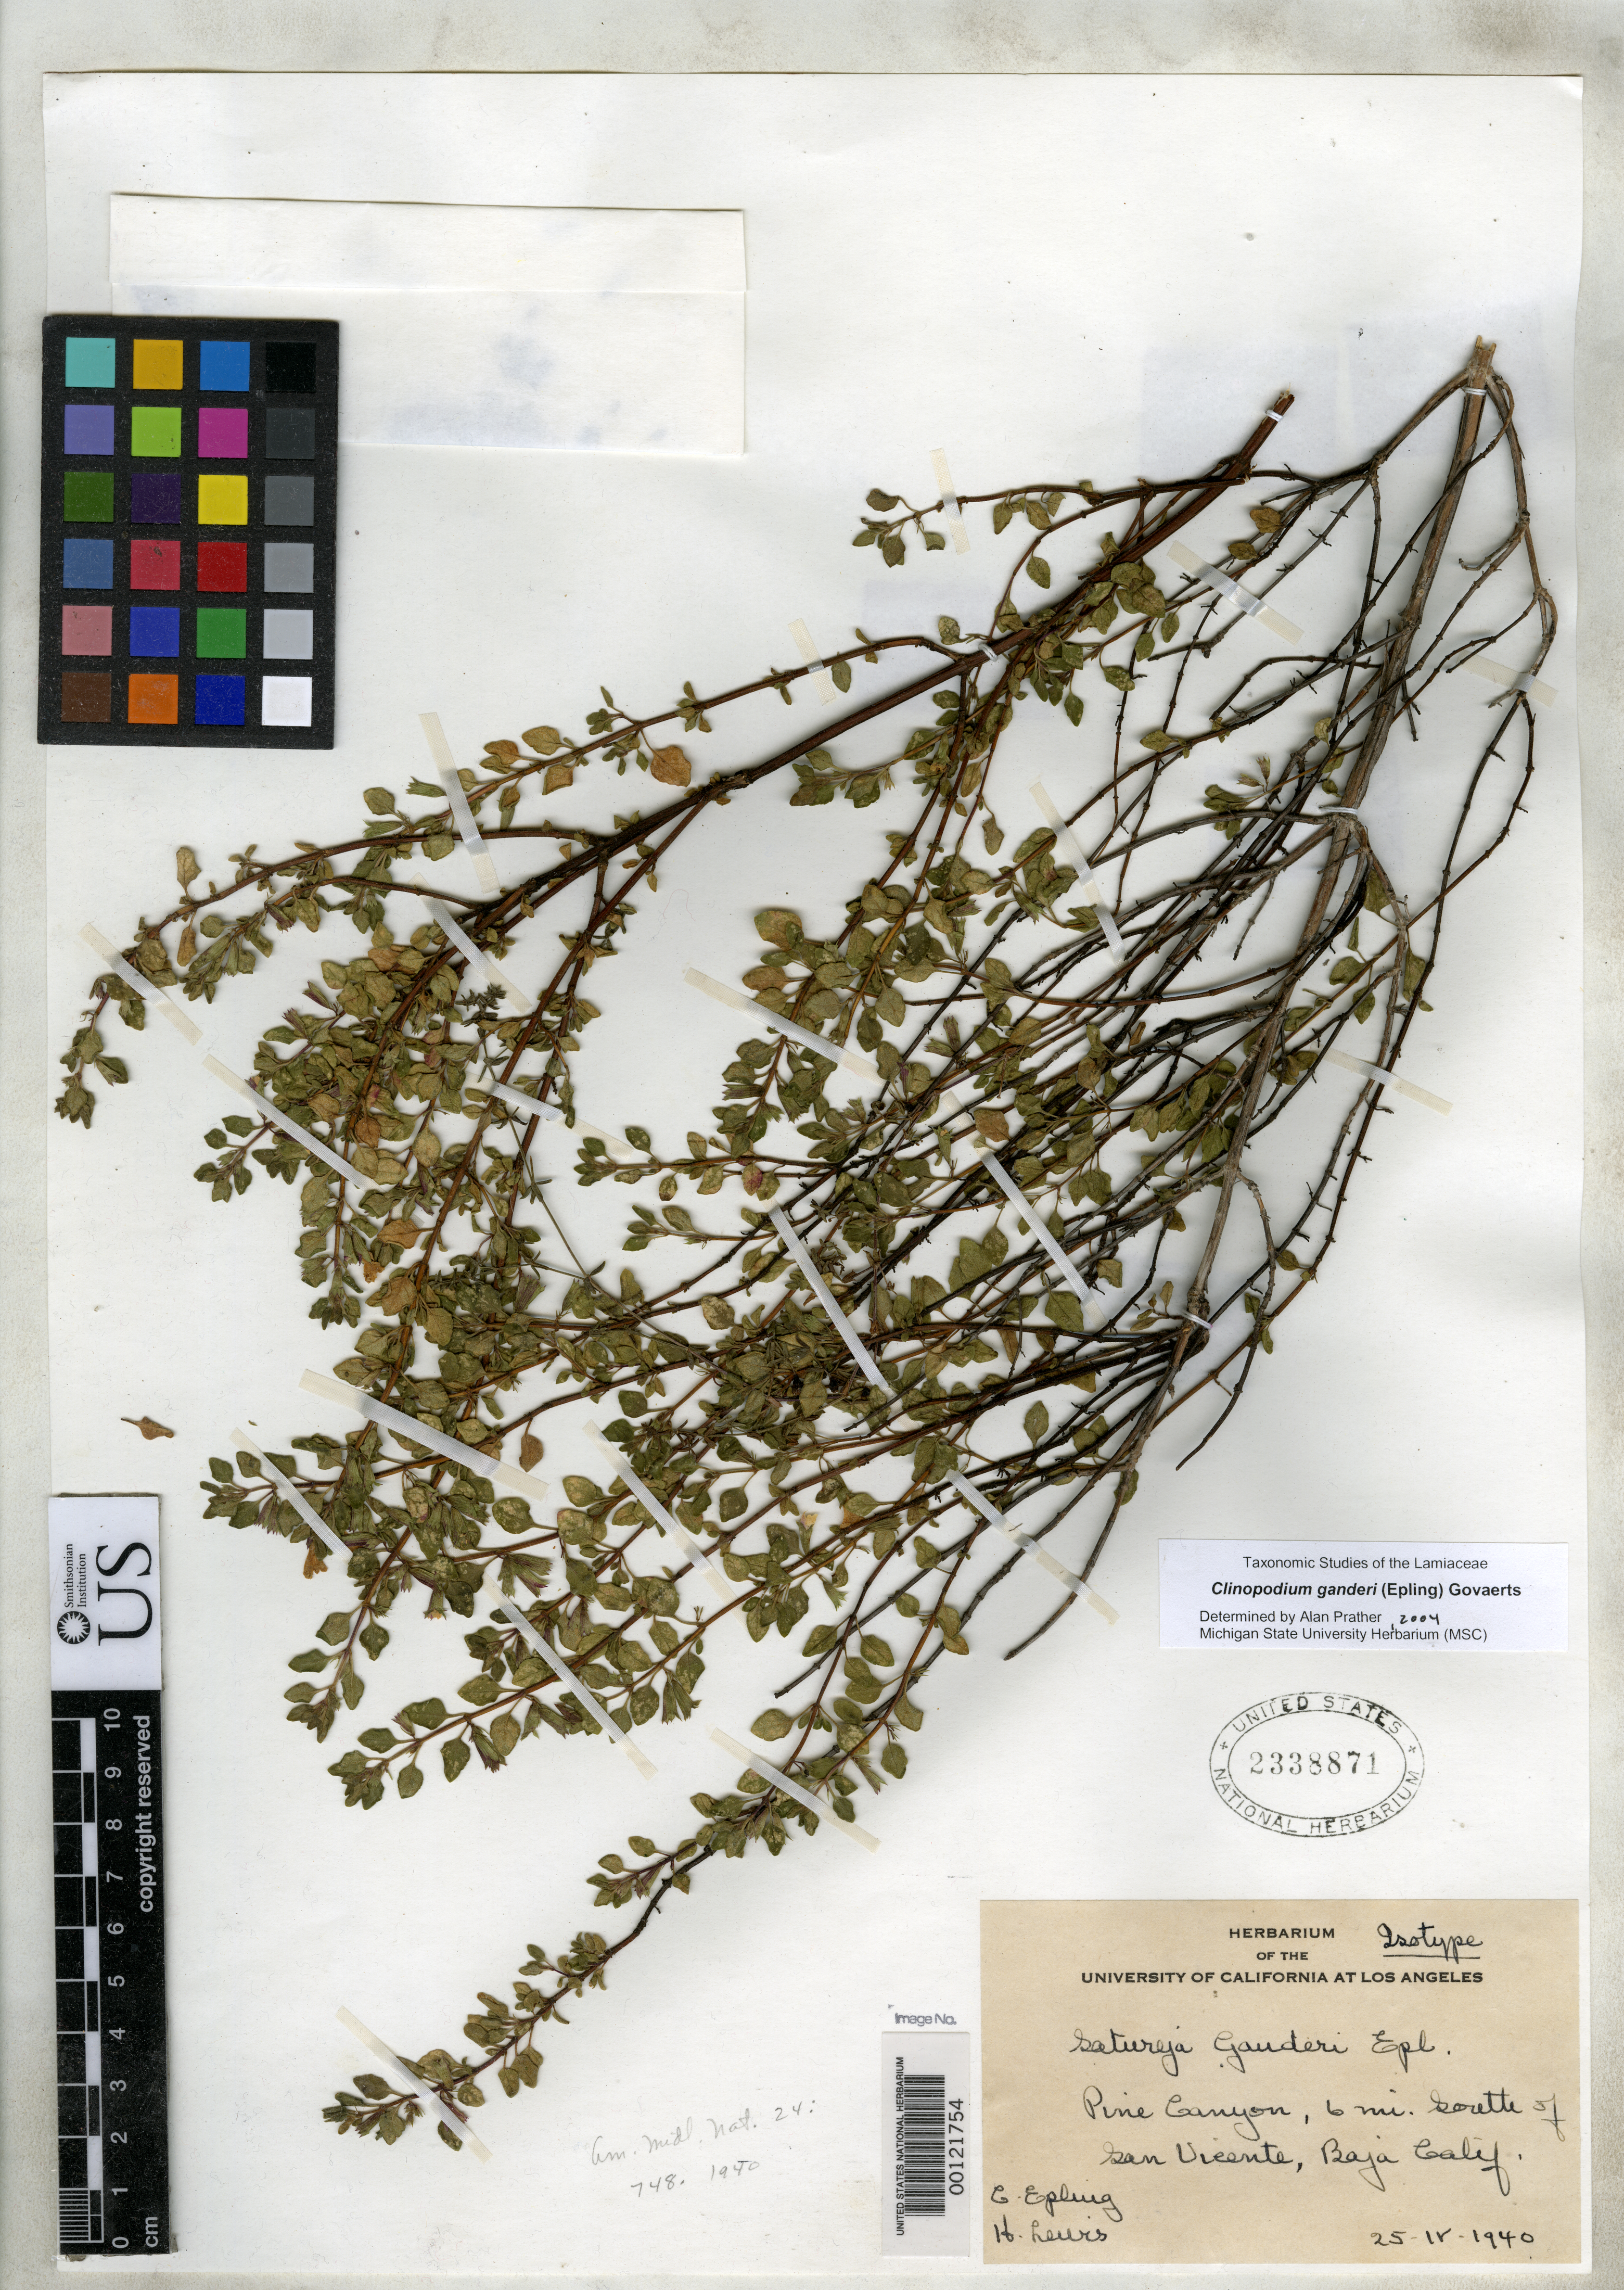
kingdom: Plantae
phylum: Tracheophyta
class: Magnoliopsida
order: Lamiales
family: Lamiaceae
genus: Satureja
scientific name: Satureja ganderi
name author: Epling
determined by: Prather, L. A.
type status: Isotype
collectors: C. C. Epling & F. H. Lewis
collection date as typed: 25 Apr 1940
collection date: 1940-04-25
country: Mexico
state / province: Baja California Norte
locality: Pine Canyon, 6 mi. south of San Vicente, Baja Calif.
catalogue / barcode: US 2338871